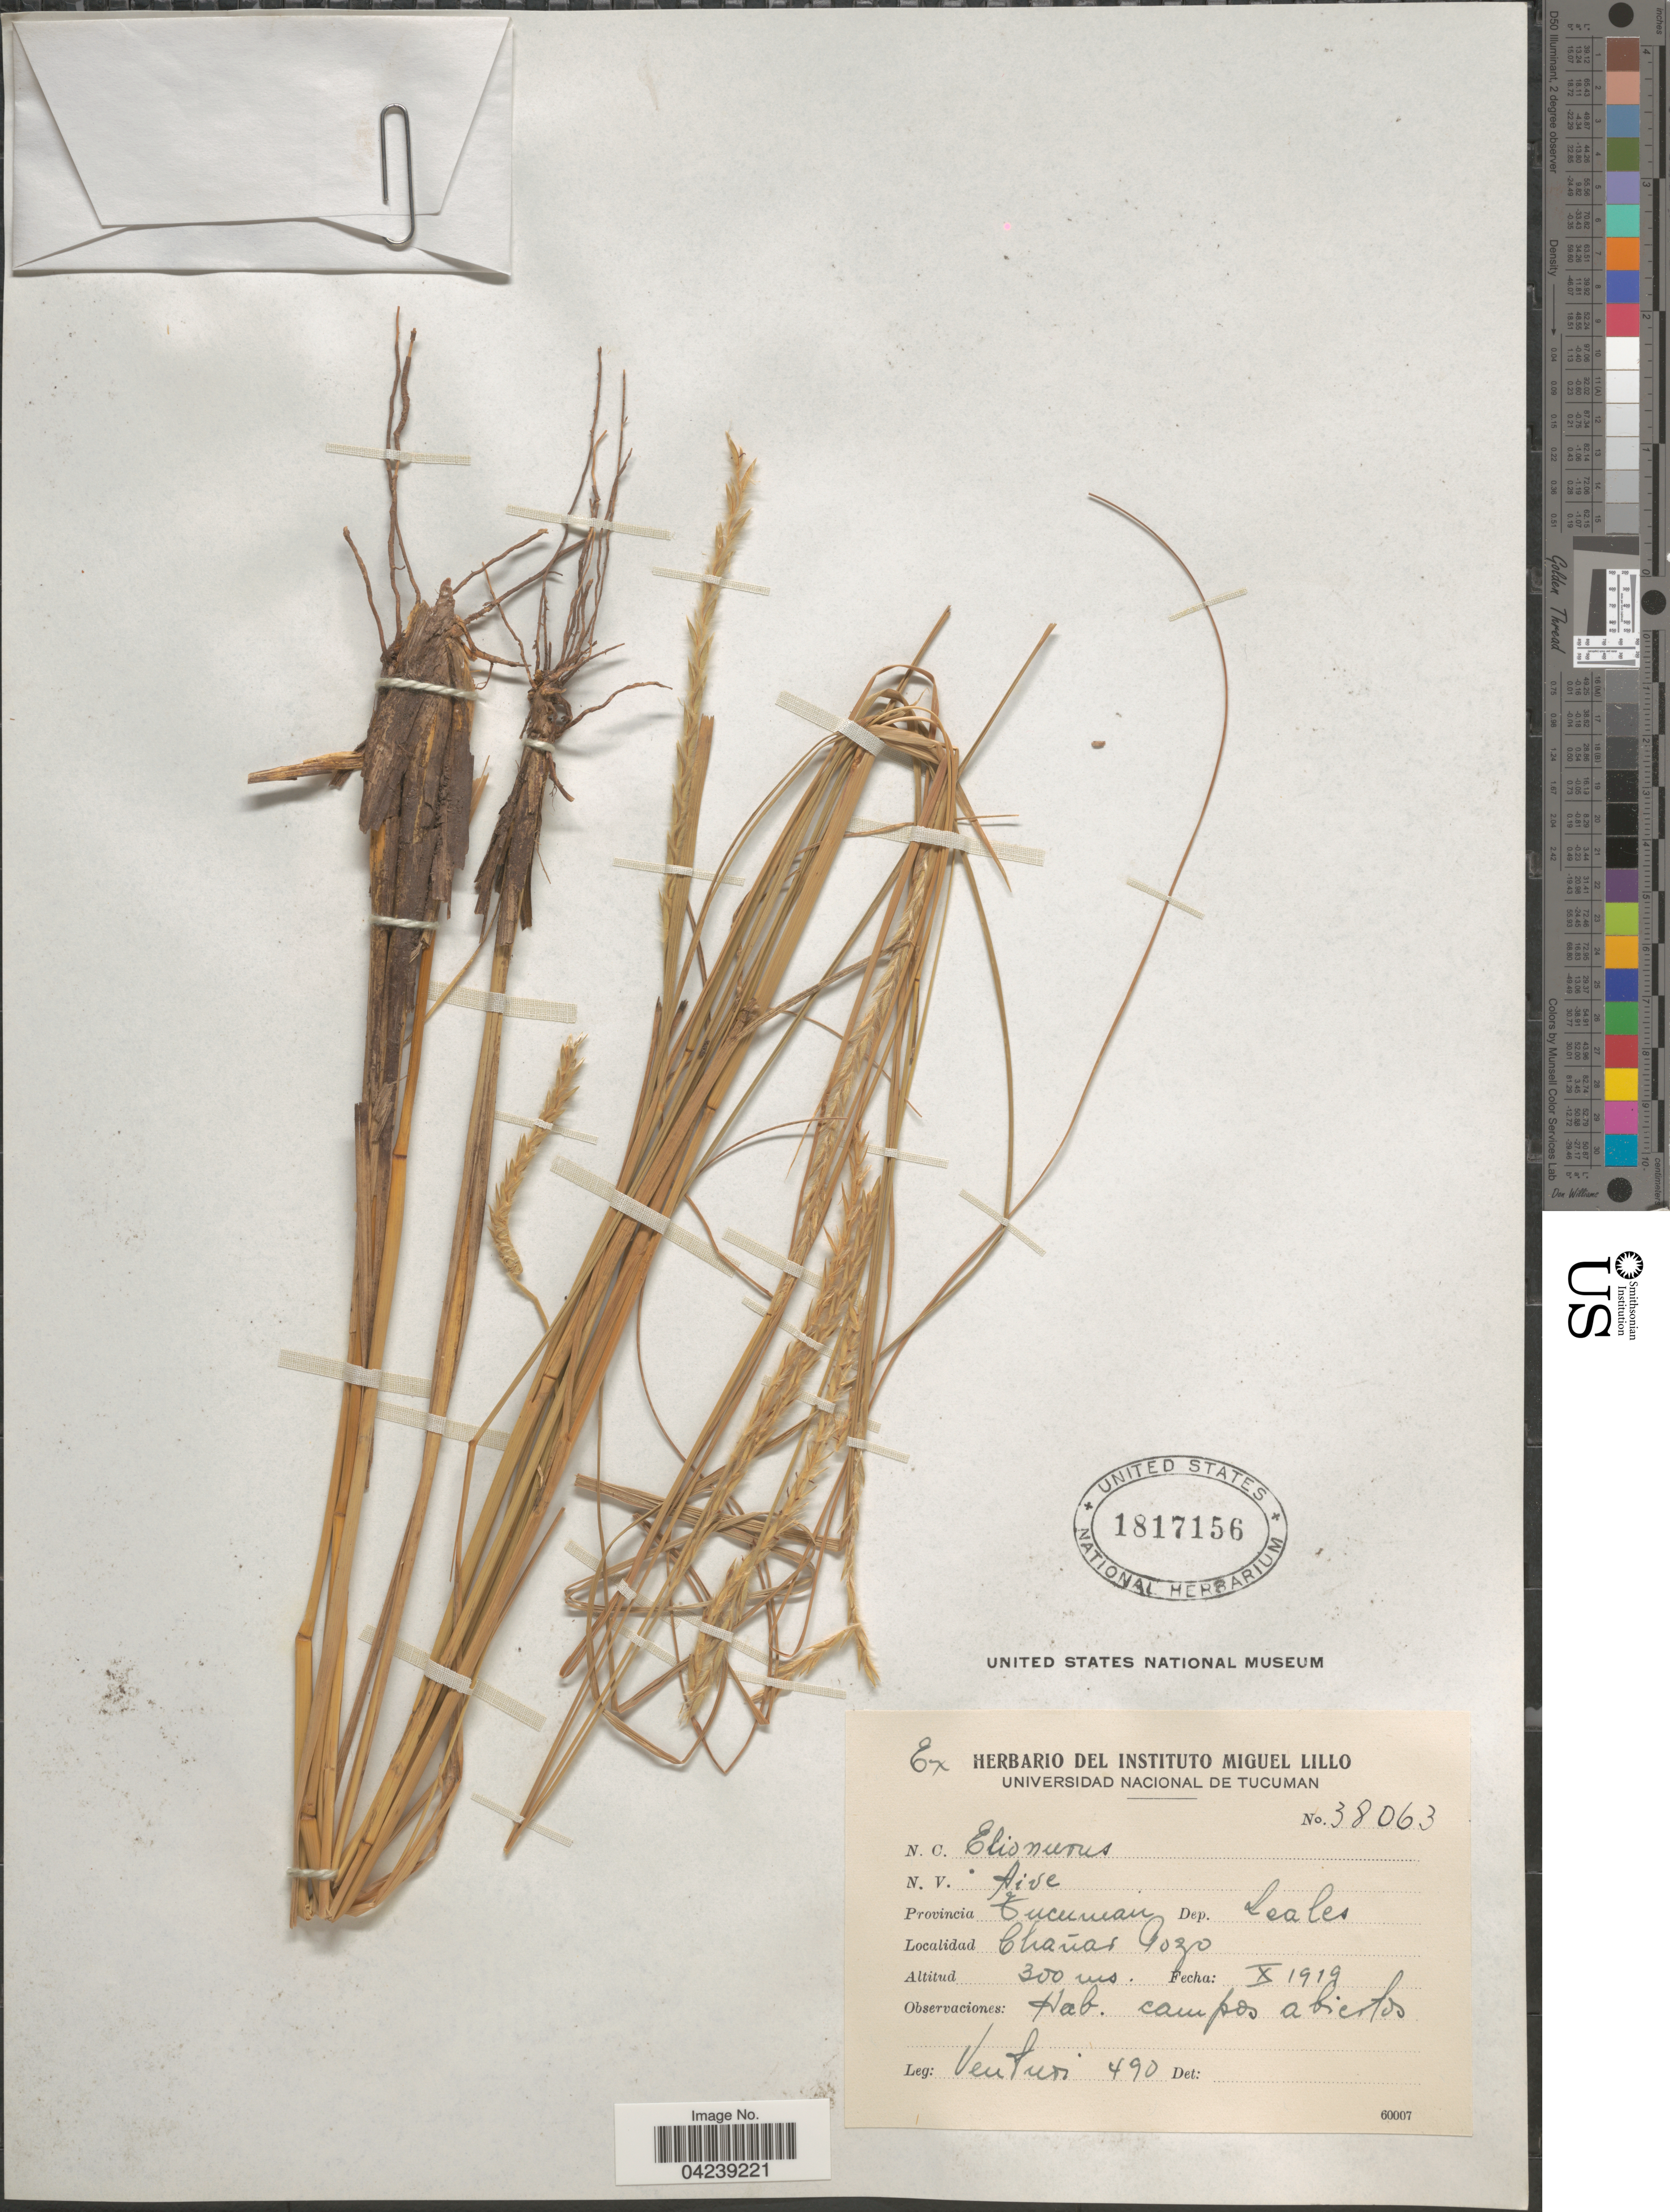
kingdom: Plantae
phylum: Tracheophyta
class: Liliopsida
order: Poales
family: Poaceae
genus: Elionurus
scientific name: Elionurus muticus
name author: (Spreng.) Kuntze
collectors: Venturi, --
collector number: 490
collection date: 1919-10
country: Argentina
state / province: Tucuman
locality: Dep. Leales. Chañar Pozo.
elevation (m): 300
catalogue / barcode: US 1817156